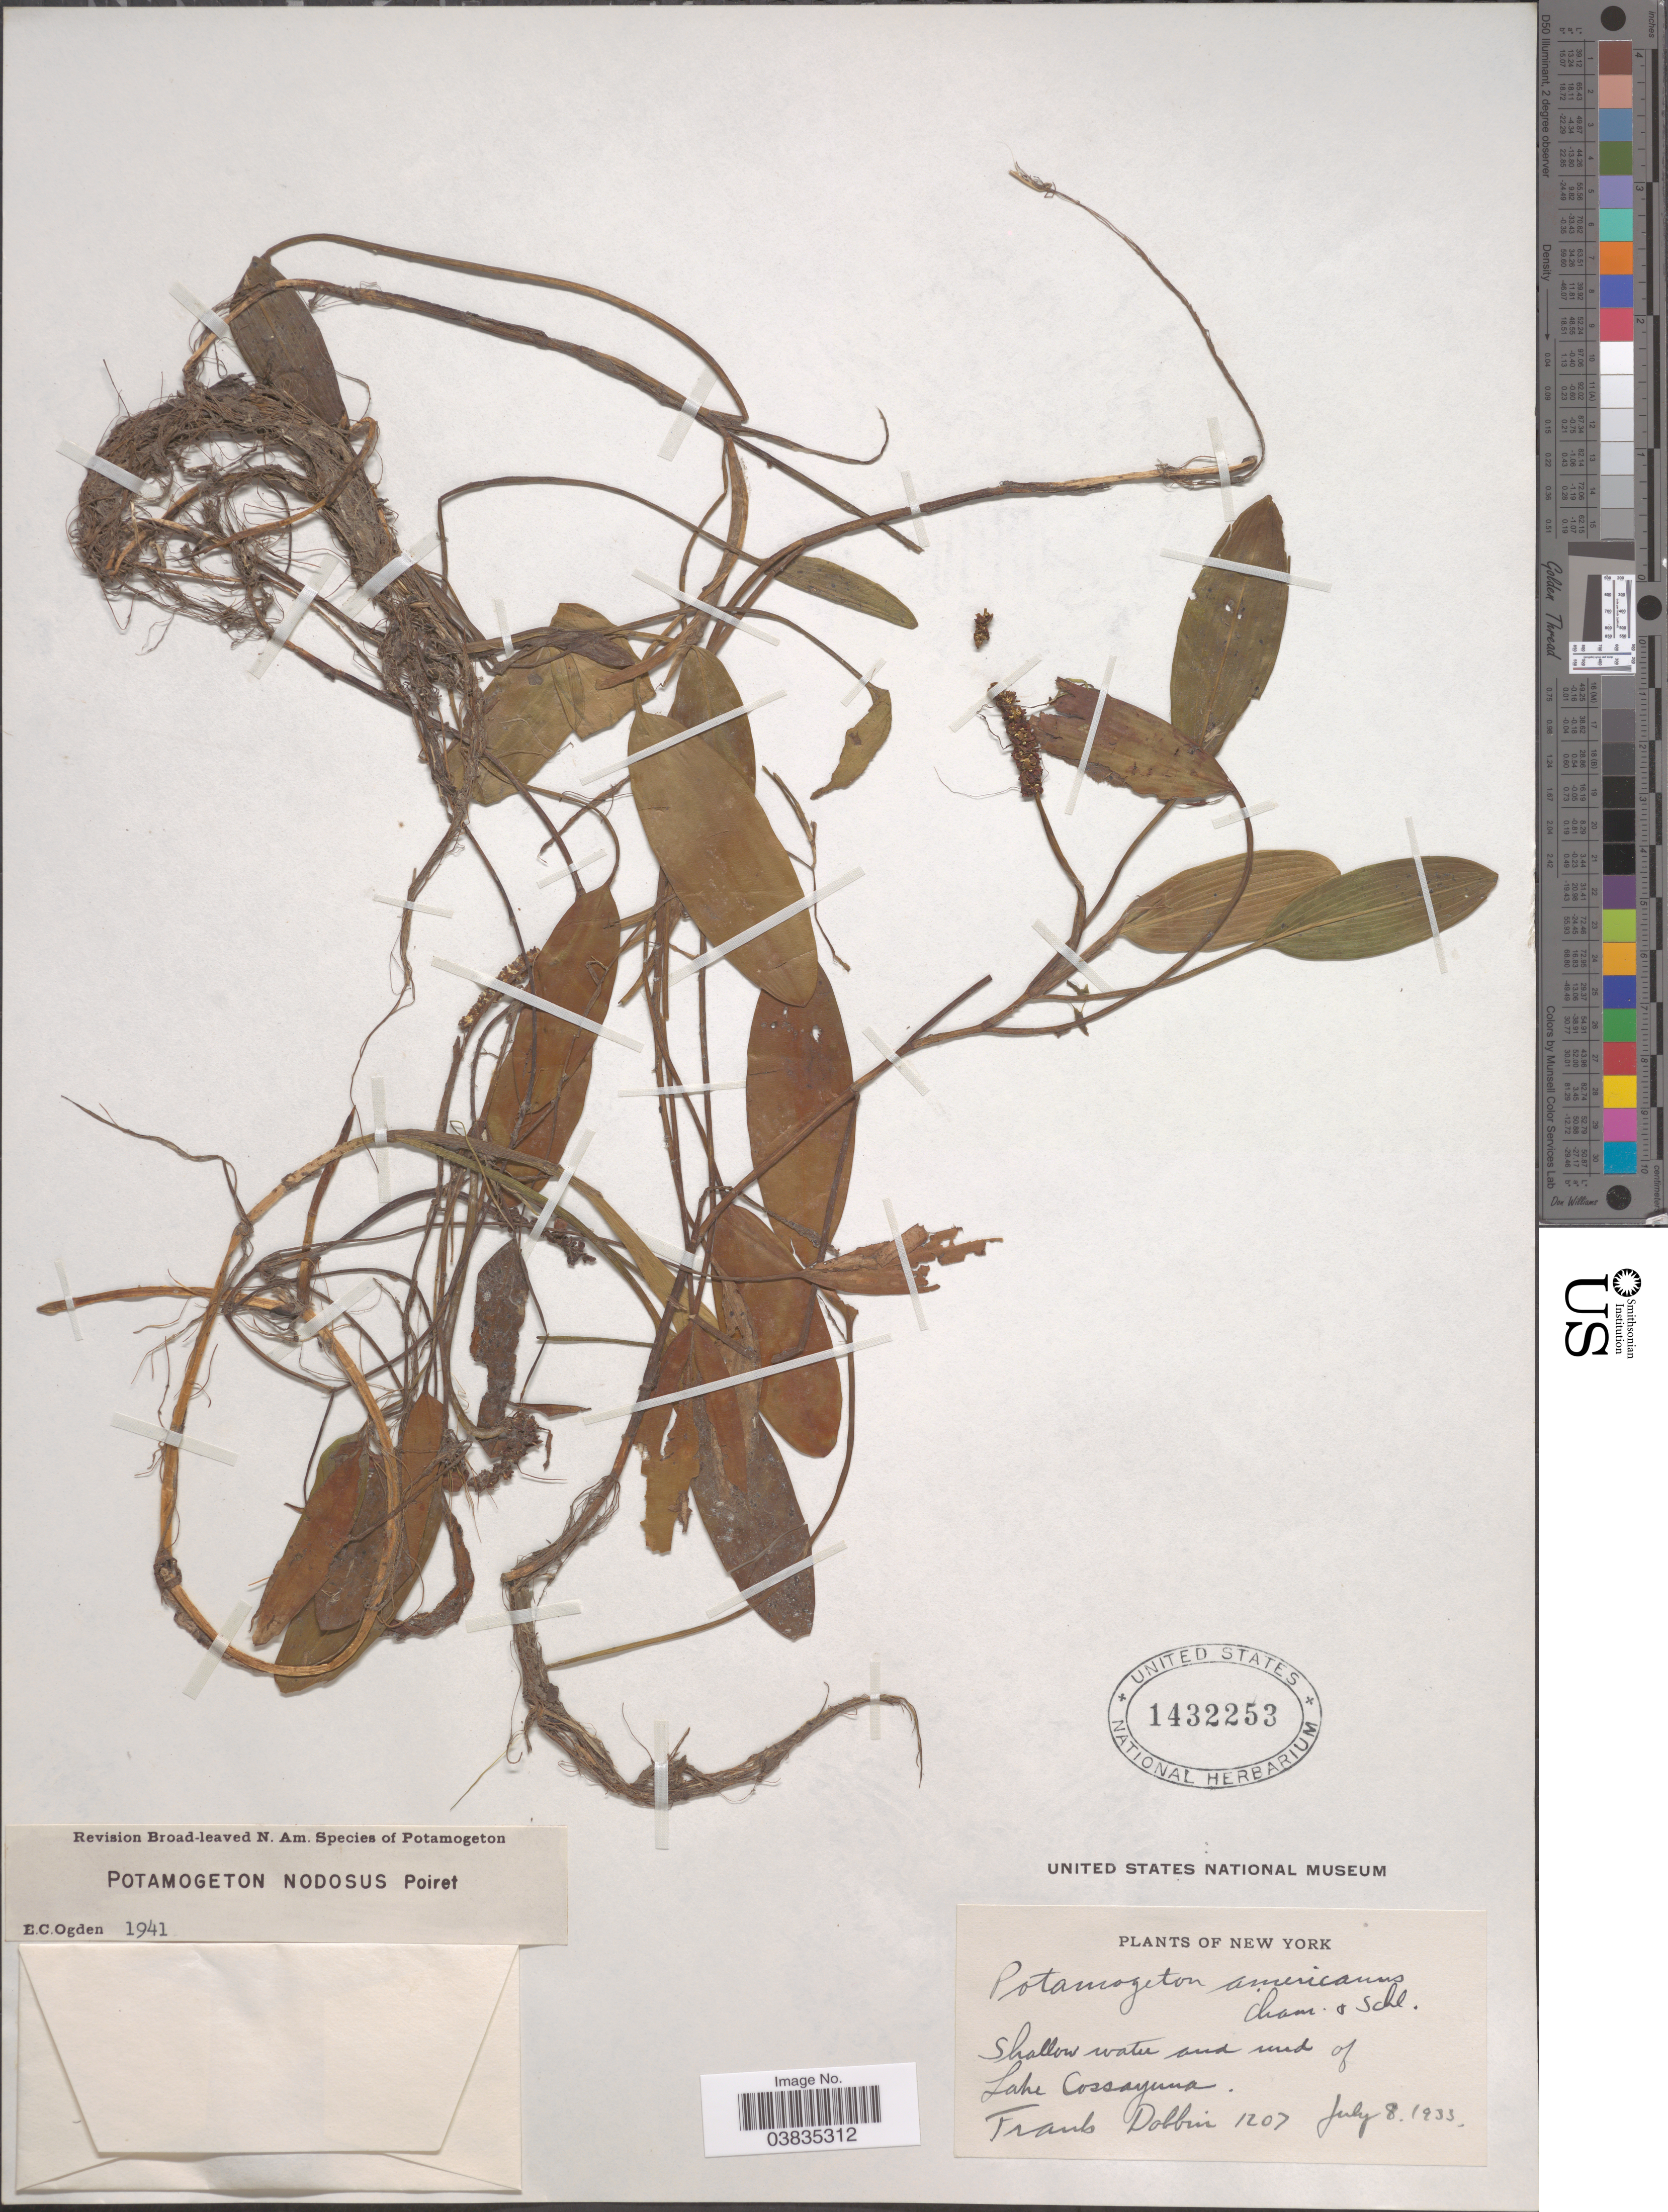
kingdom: Plantae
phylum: Tracheophyta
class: Liliopsida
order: Alismatales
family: Potamogetonaceae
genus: Potamogeton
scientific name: Potamogeton nodosus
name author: Poir.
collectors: F. Dobbin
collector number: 1207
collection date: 1933-07-08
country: United States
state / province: New York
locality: Mid of Lake Cossayuna.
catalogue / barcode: US 1432253